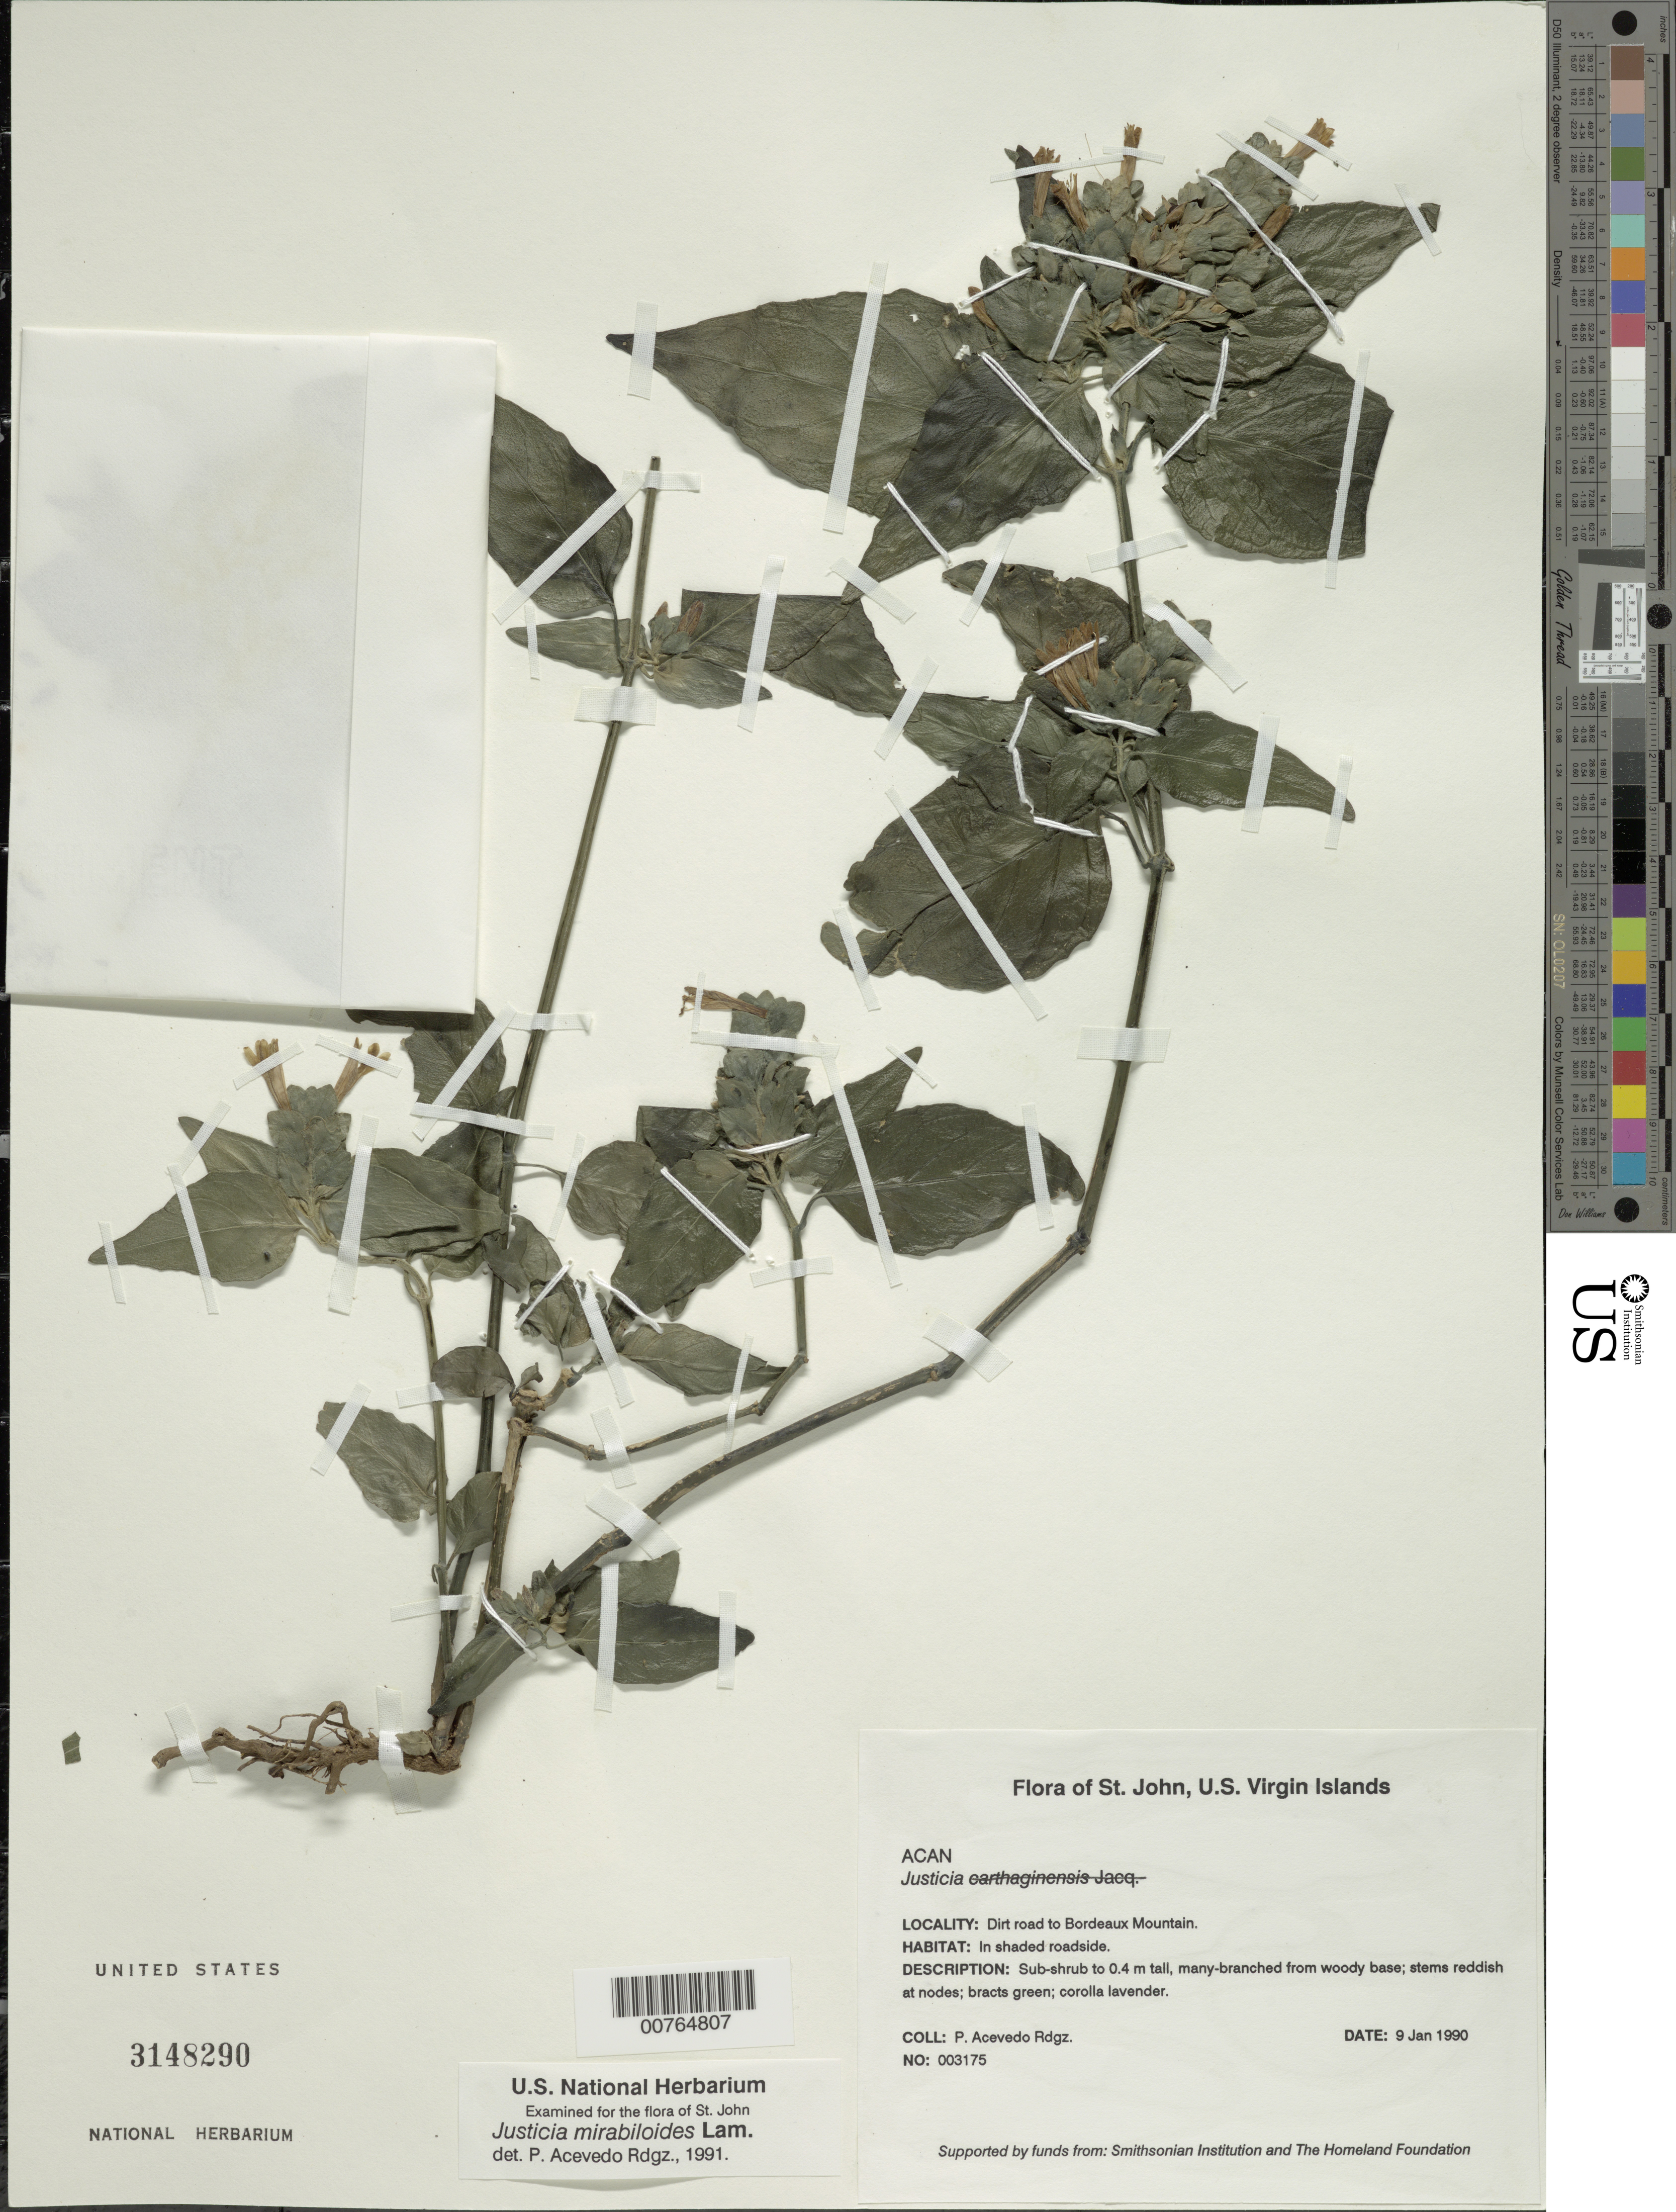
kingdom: Plantae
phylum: Tracheophyta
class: Magnoliopsida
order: Lamiales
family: Acanthaceae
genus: Justicia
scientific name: Justicia mirabiloides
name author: Lam.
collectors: P. Acevedo-Rodr.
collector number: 3175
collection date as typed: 09 Jan 1990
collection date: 1990-01-09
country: U.S. Virgin Islands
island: St. John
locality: Coral Bay Quarter; dirt road to Bordeaux Mountain.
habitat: In shaded roadside.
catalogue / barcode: US 3148290